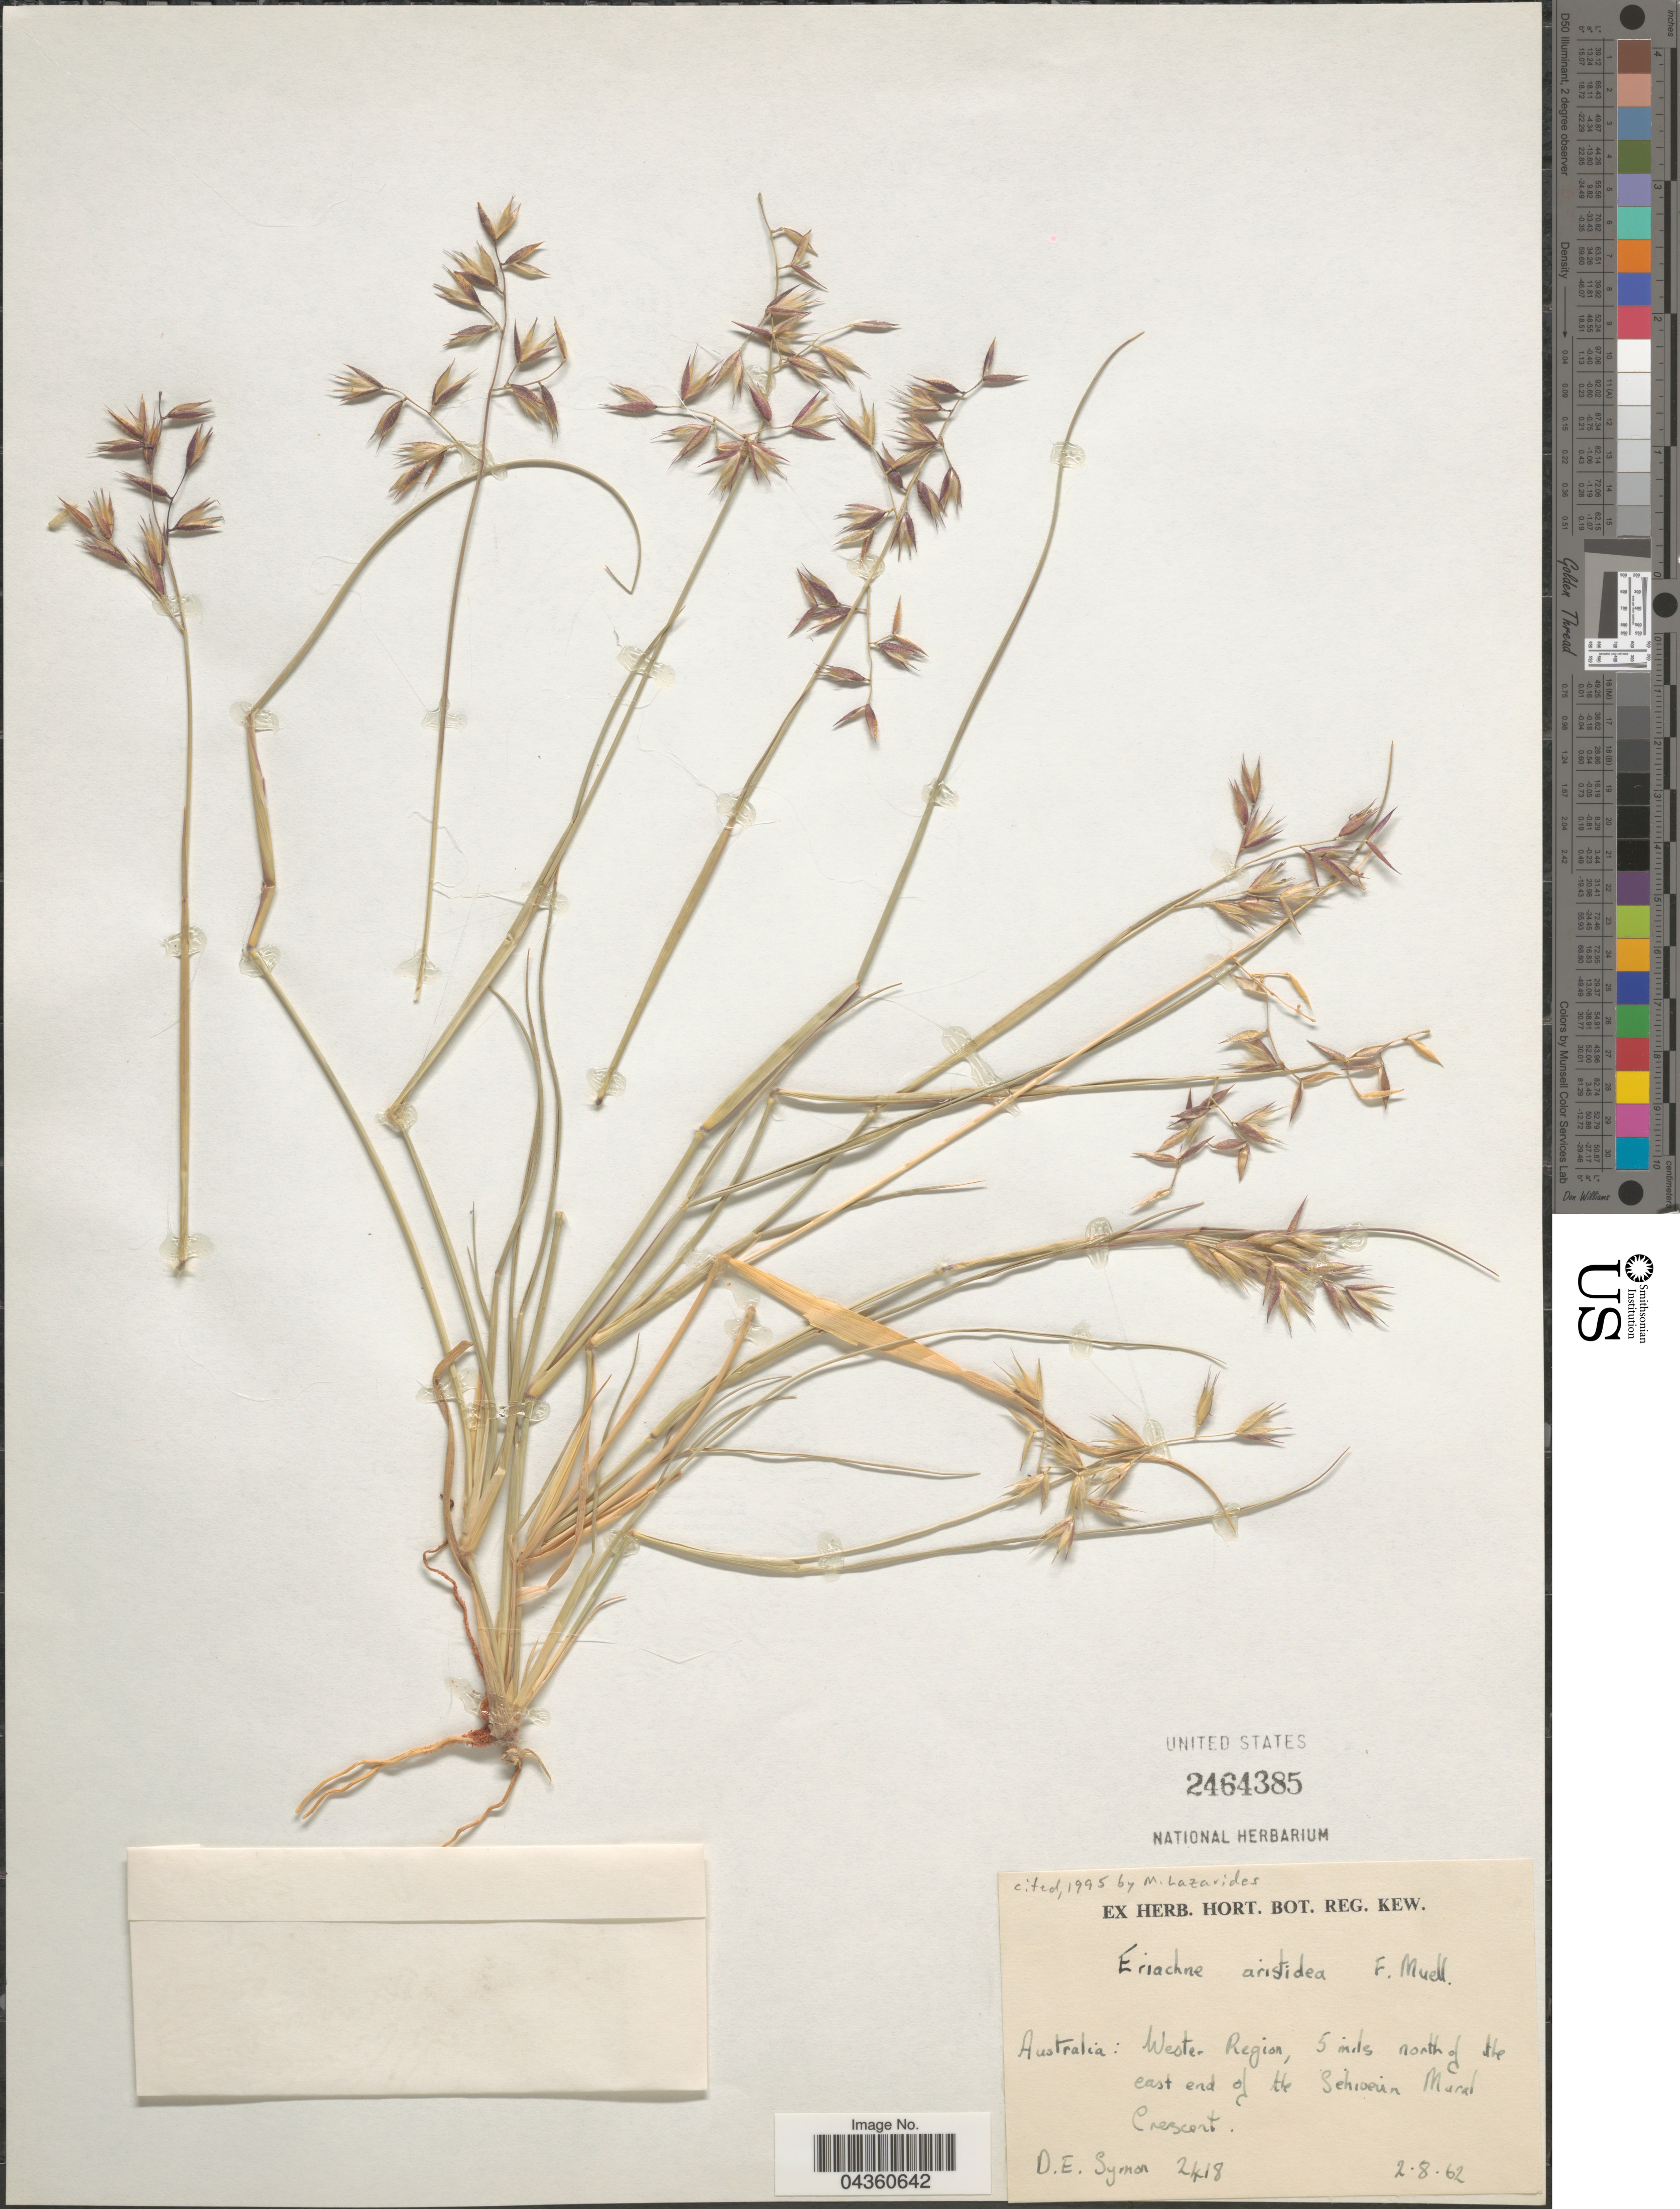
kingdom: Plantae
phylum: Tracheophyta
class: Liliopsida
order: Poales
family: Poaceae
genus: Eriachne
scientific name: Eriachne aristidea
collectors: D. Symon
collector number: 2418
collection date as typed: Transcribed d/m/y: 2/8/62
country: Australia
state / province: Western Australia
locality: Western Region, 5 miles north of the east end of the Schwerin Mural Crescent.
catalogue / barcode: US 2464385